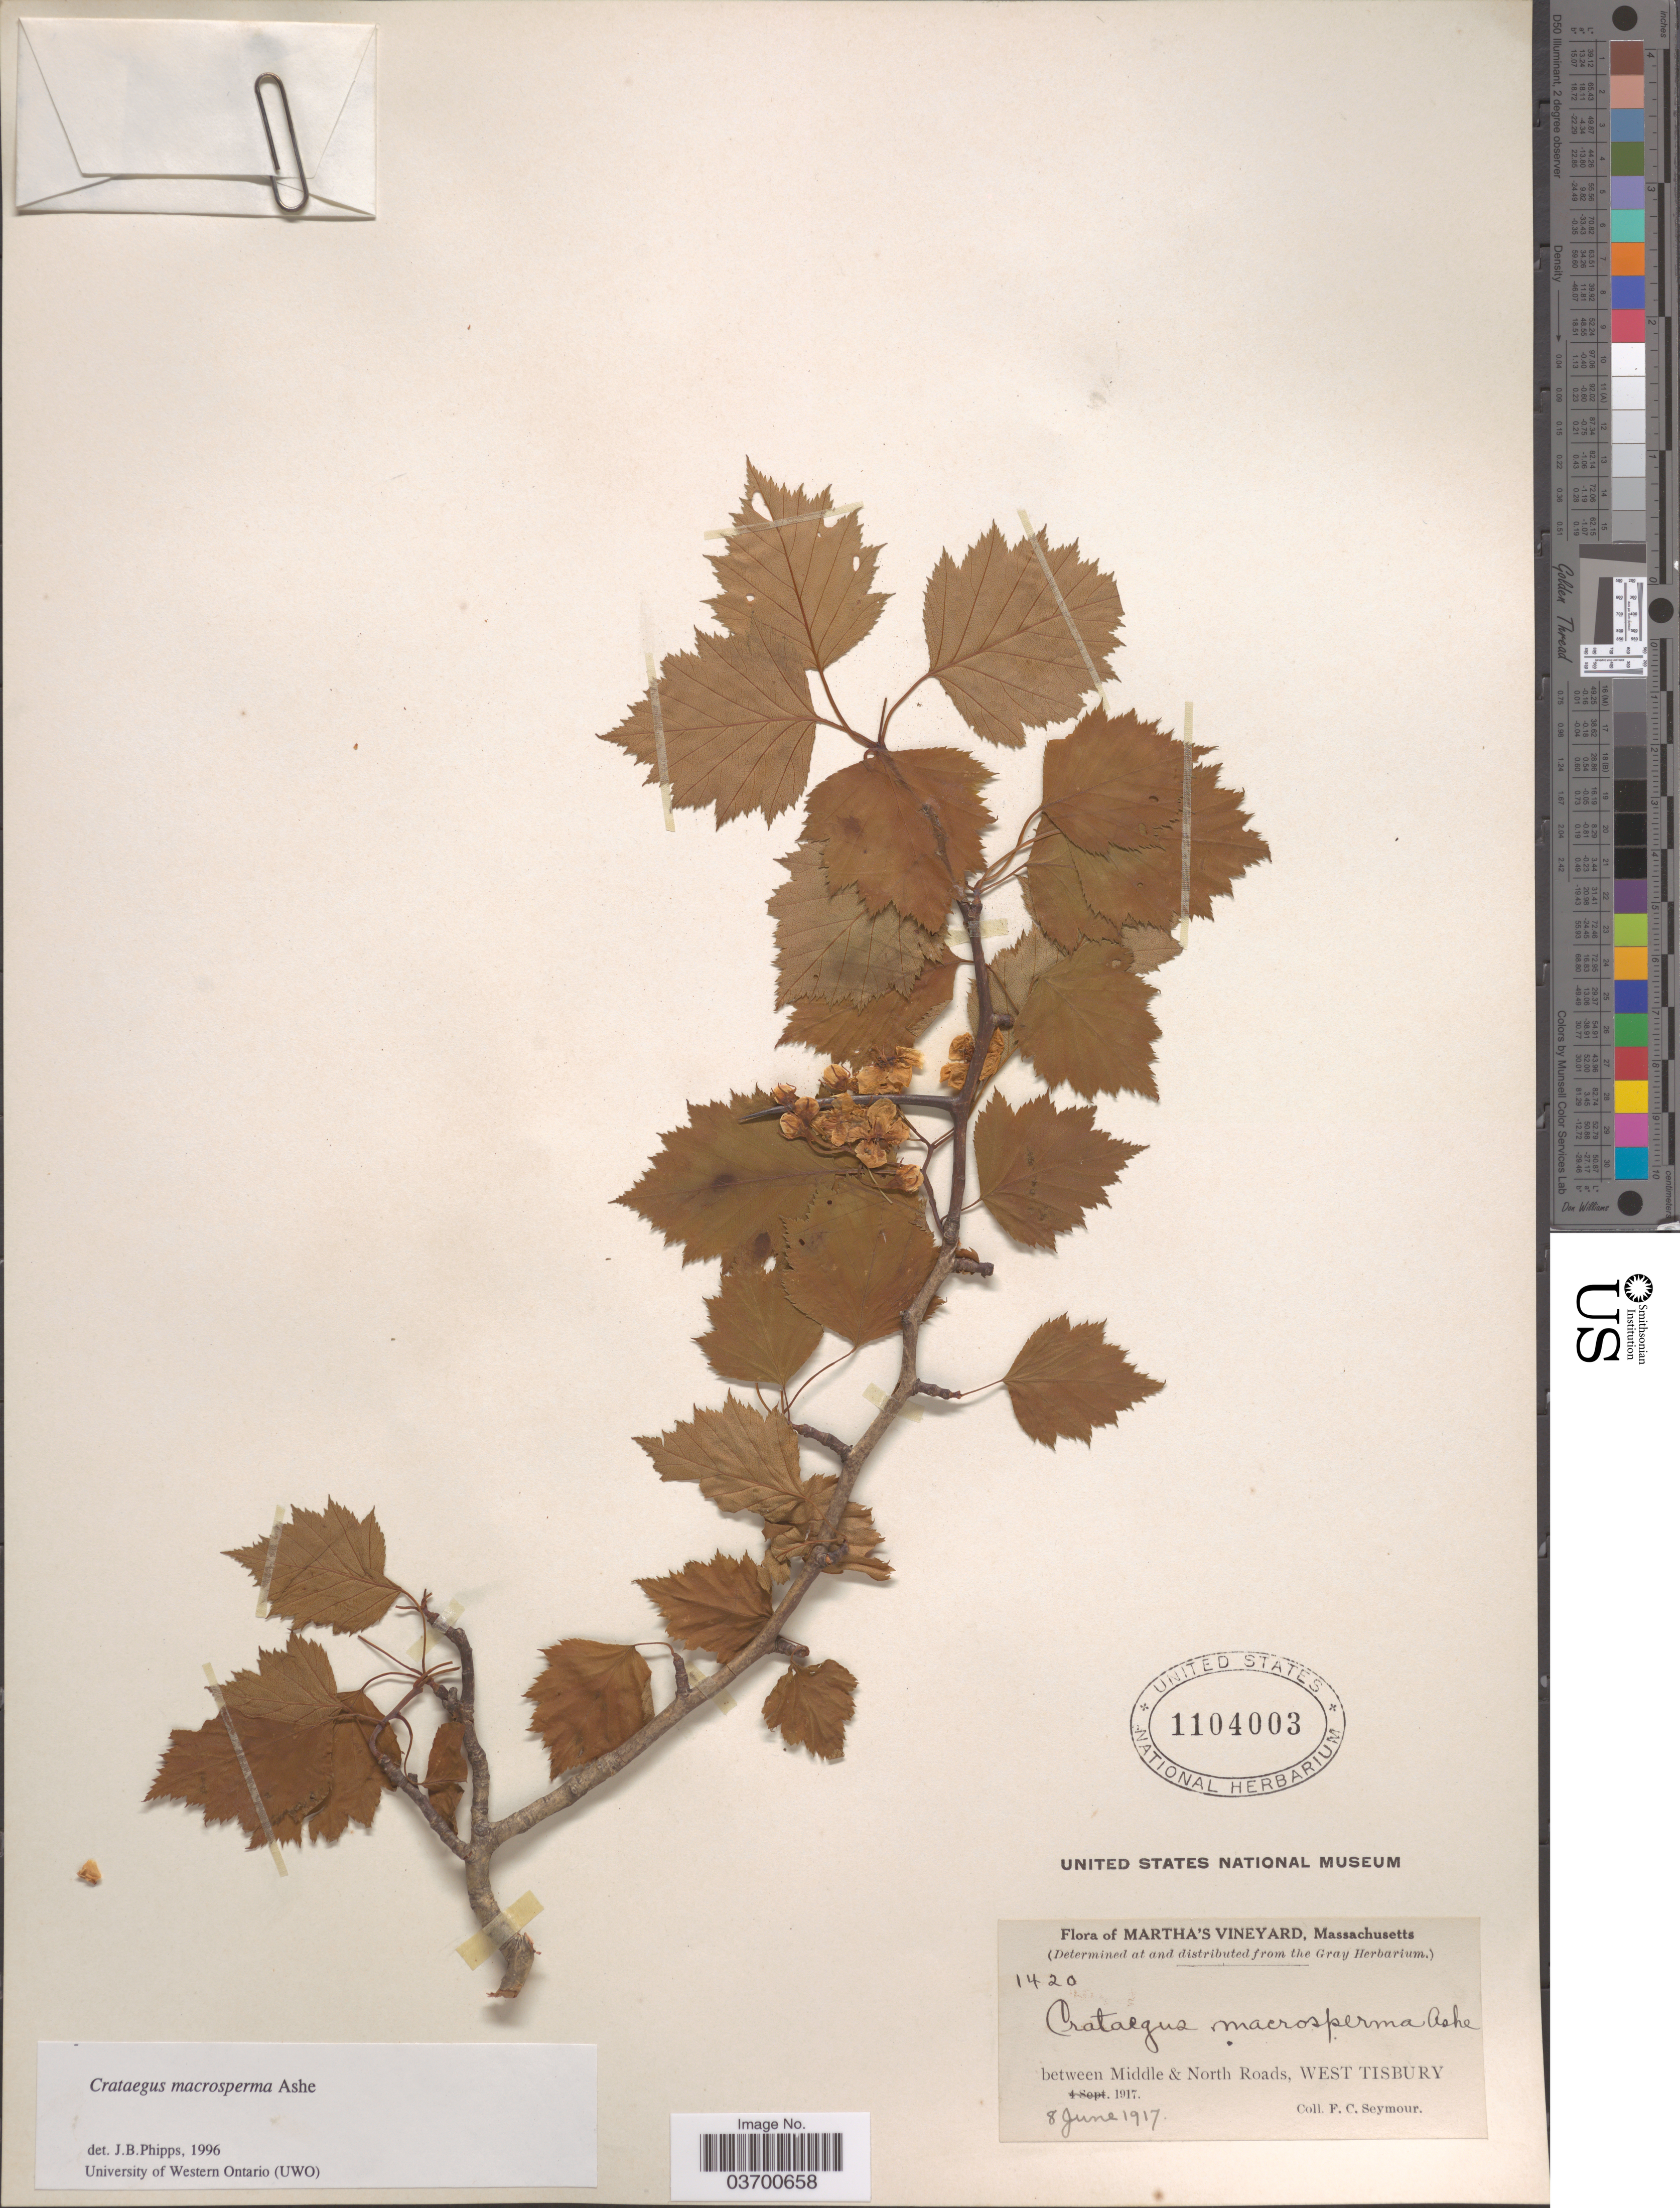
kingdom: Plantae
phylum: Tracheophyta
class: Magnoliopsida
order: Rosales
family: Rosaceae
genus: Crataegus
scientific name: Crataegus macrosperma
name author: Ashe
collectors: F. C. Seymour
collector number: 1420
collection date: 1917-06-08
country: United States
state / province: Massachusetts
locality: Martha's Vineyard. Between Middle & North Roads, West Tisbury.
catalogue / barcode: US 1104003